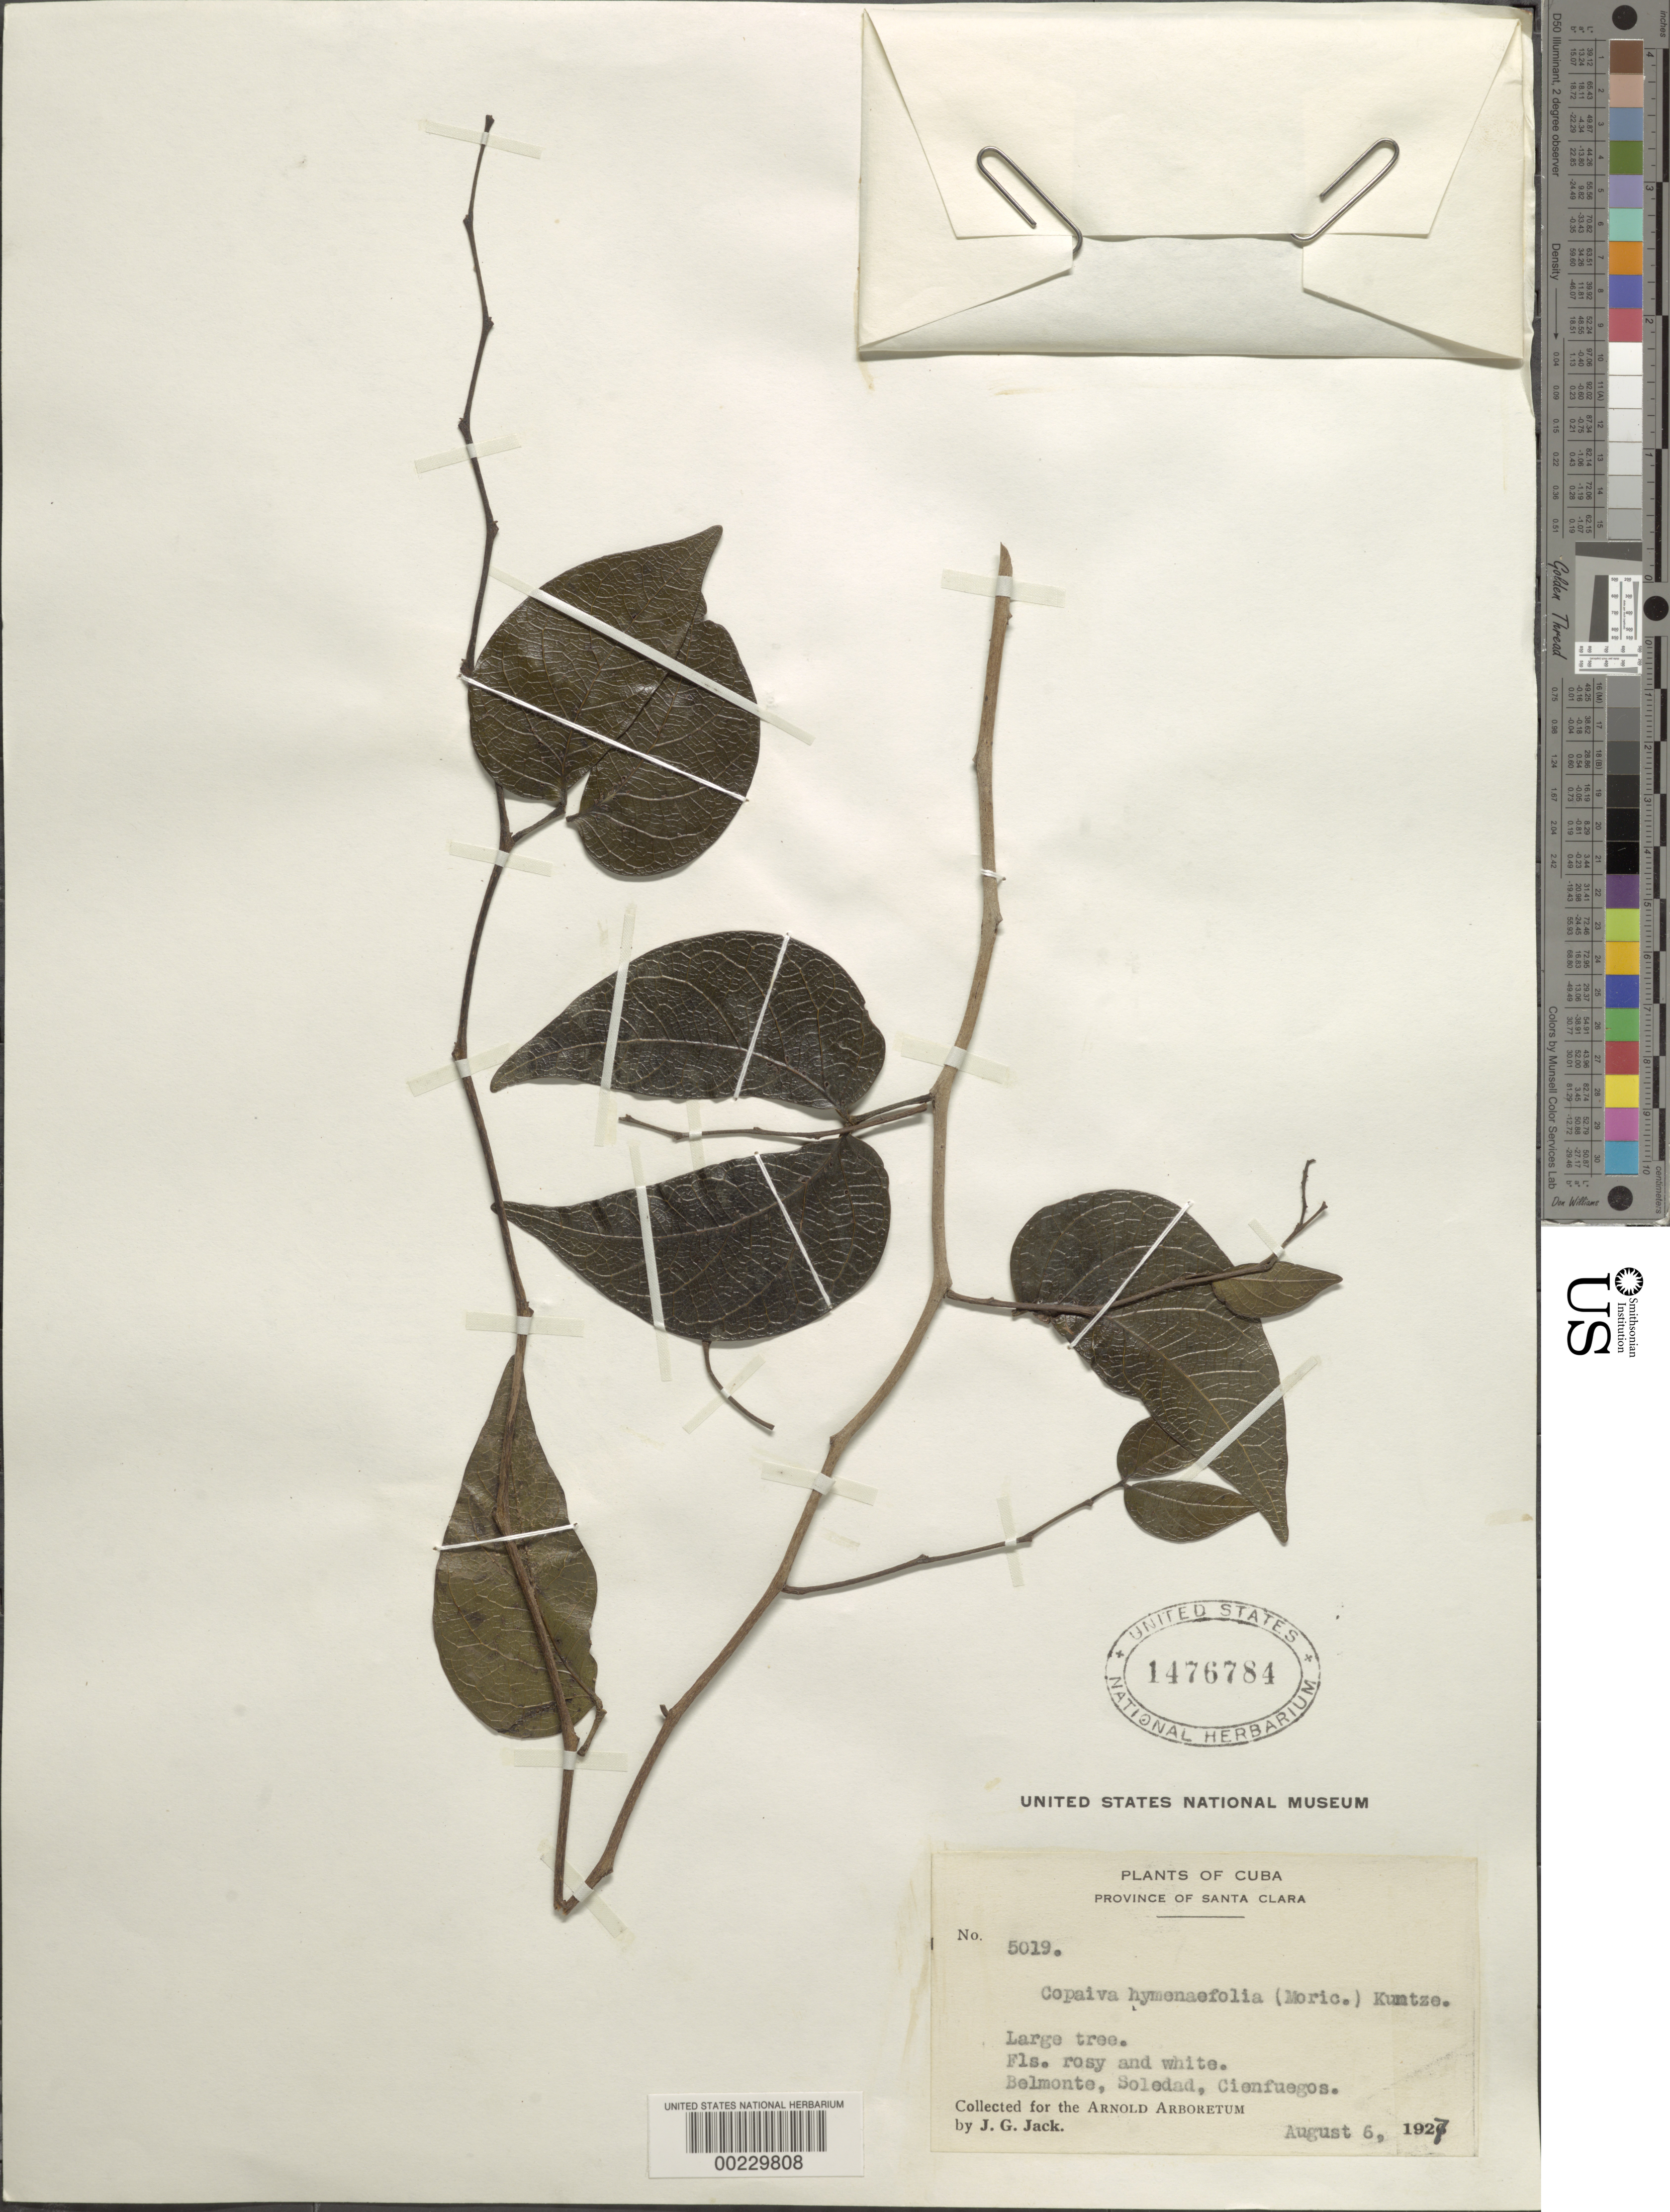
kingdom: Plantae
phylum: Tracheophyta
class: Magnoliopsida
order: Fabales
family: Fabaceae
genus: Copaifera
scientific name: Copaifera hymenaeifolia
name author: Moric.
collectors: J. G. Jack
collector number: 5019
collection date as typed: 06 Aug 1927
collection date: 1927-08-06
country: Cuba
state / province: Las Villas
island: Greater Antilles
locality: Belmonte, soledad, cienfuegos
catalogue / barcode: US 1476784